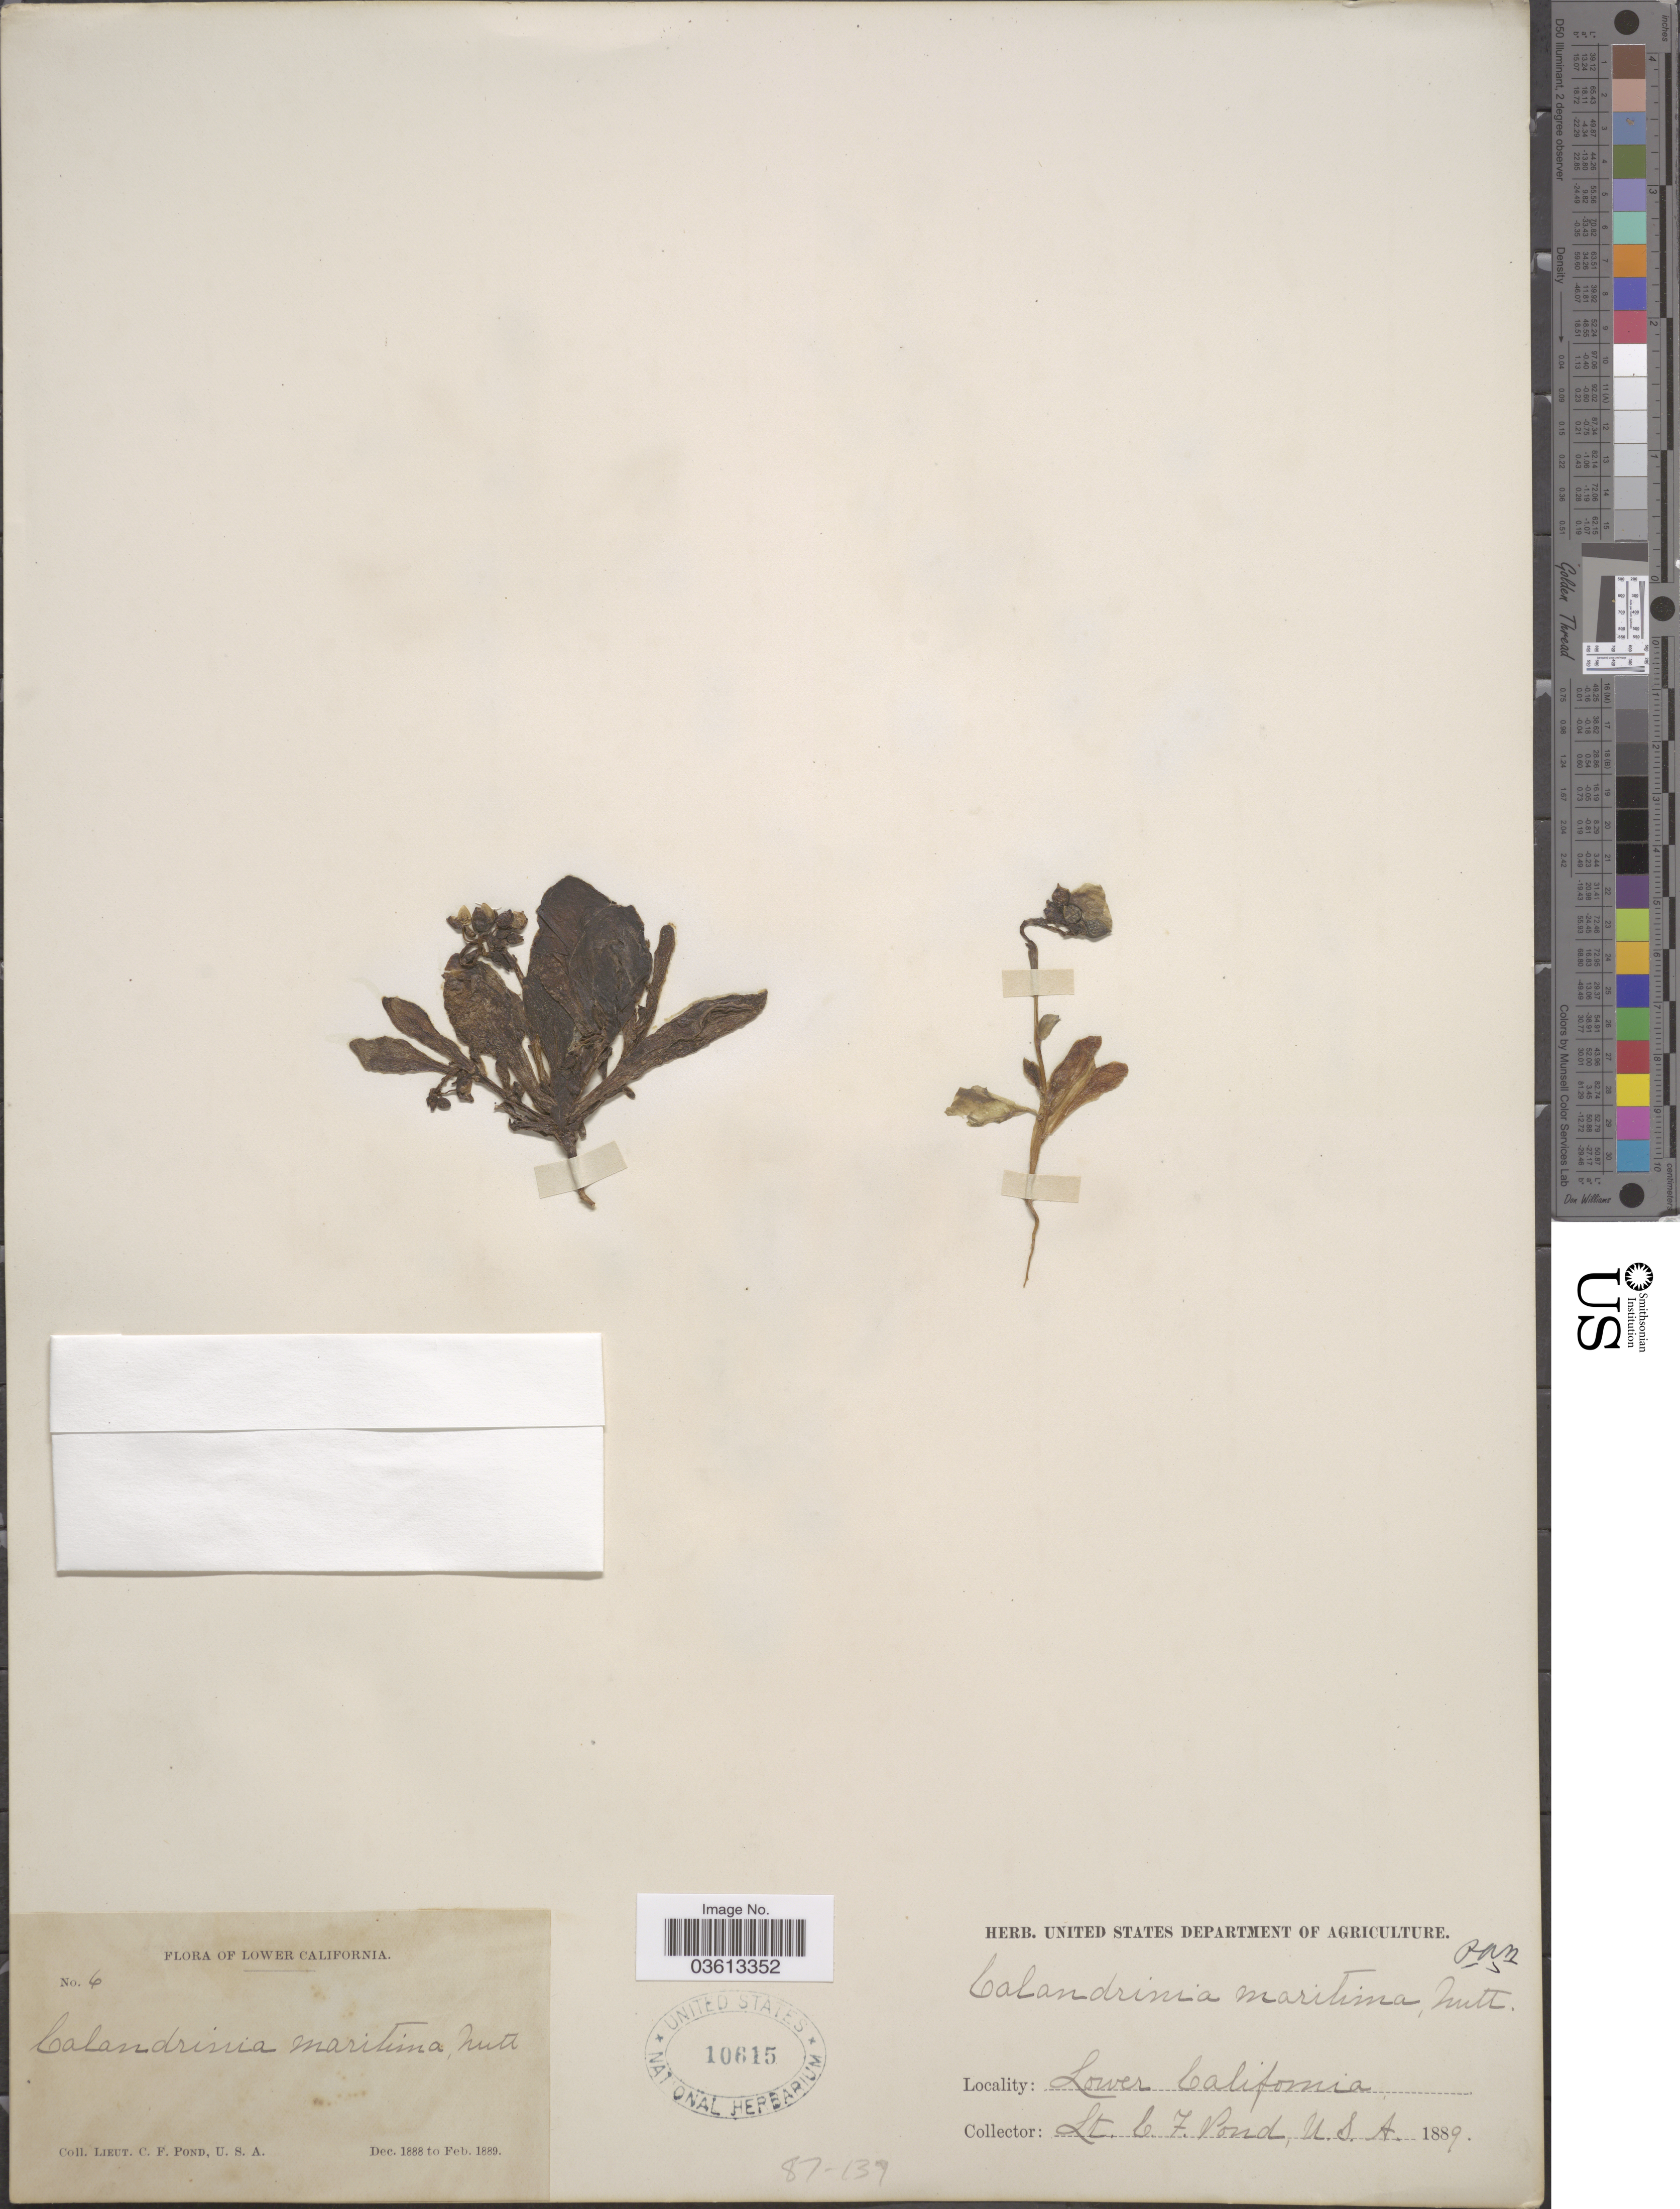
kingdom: Plantae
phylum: Tracheophyta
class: Magnoliopsida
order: Caryophyllales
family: Montiaceae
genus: Cistanthe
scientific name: Cistanthe maritima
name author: (Nutt.) Carolin ex Hershk.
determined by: Strong, Mark T., (BOT), Smithsonian Institution - National Museum of Natural History (UNITED STATES)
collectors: C. Pond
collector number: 6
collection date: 1888-12/1889-02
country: Mexico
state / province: Baja California Norte / Baja California Sur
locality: Lower California.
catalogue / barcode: US 10615